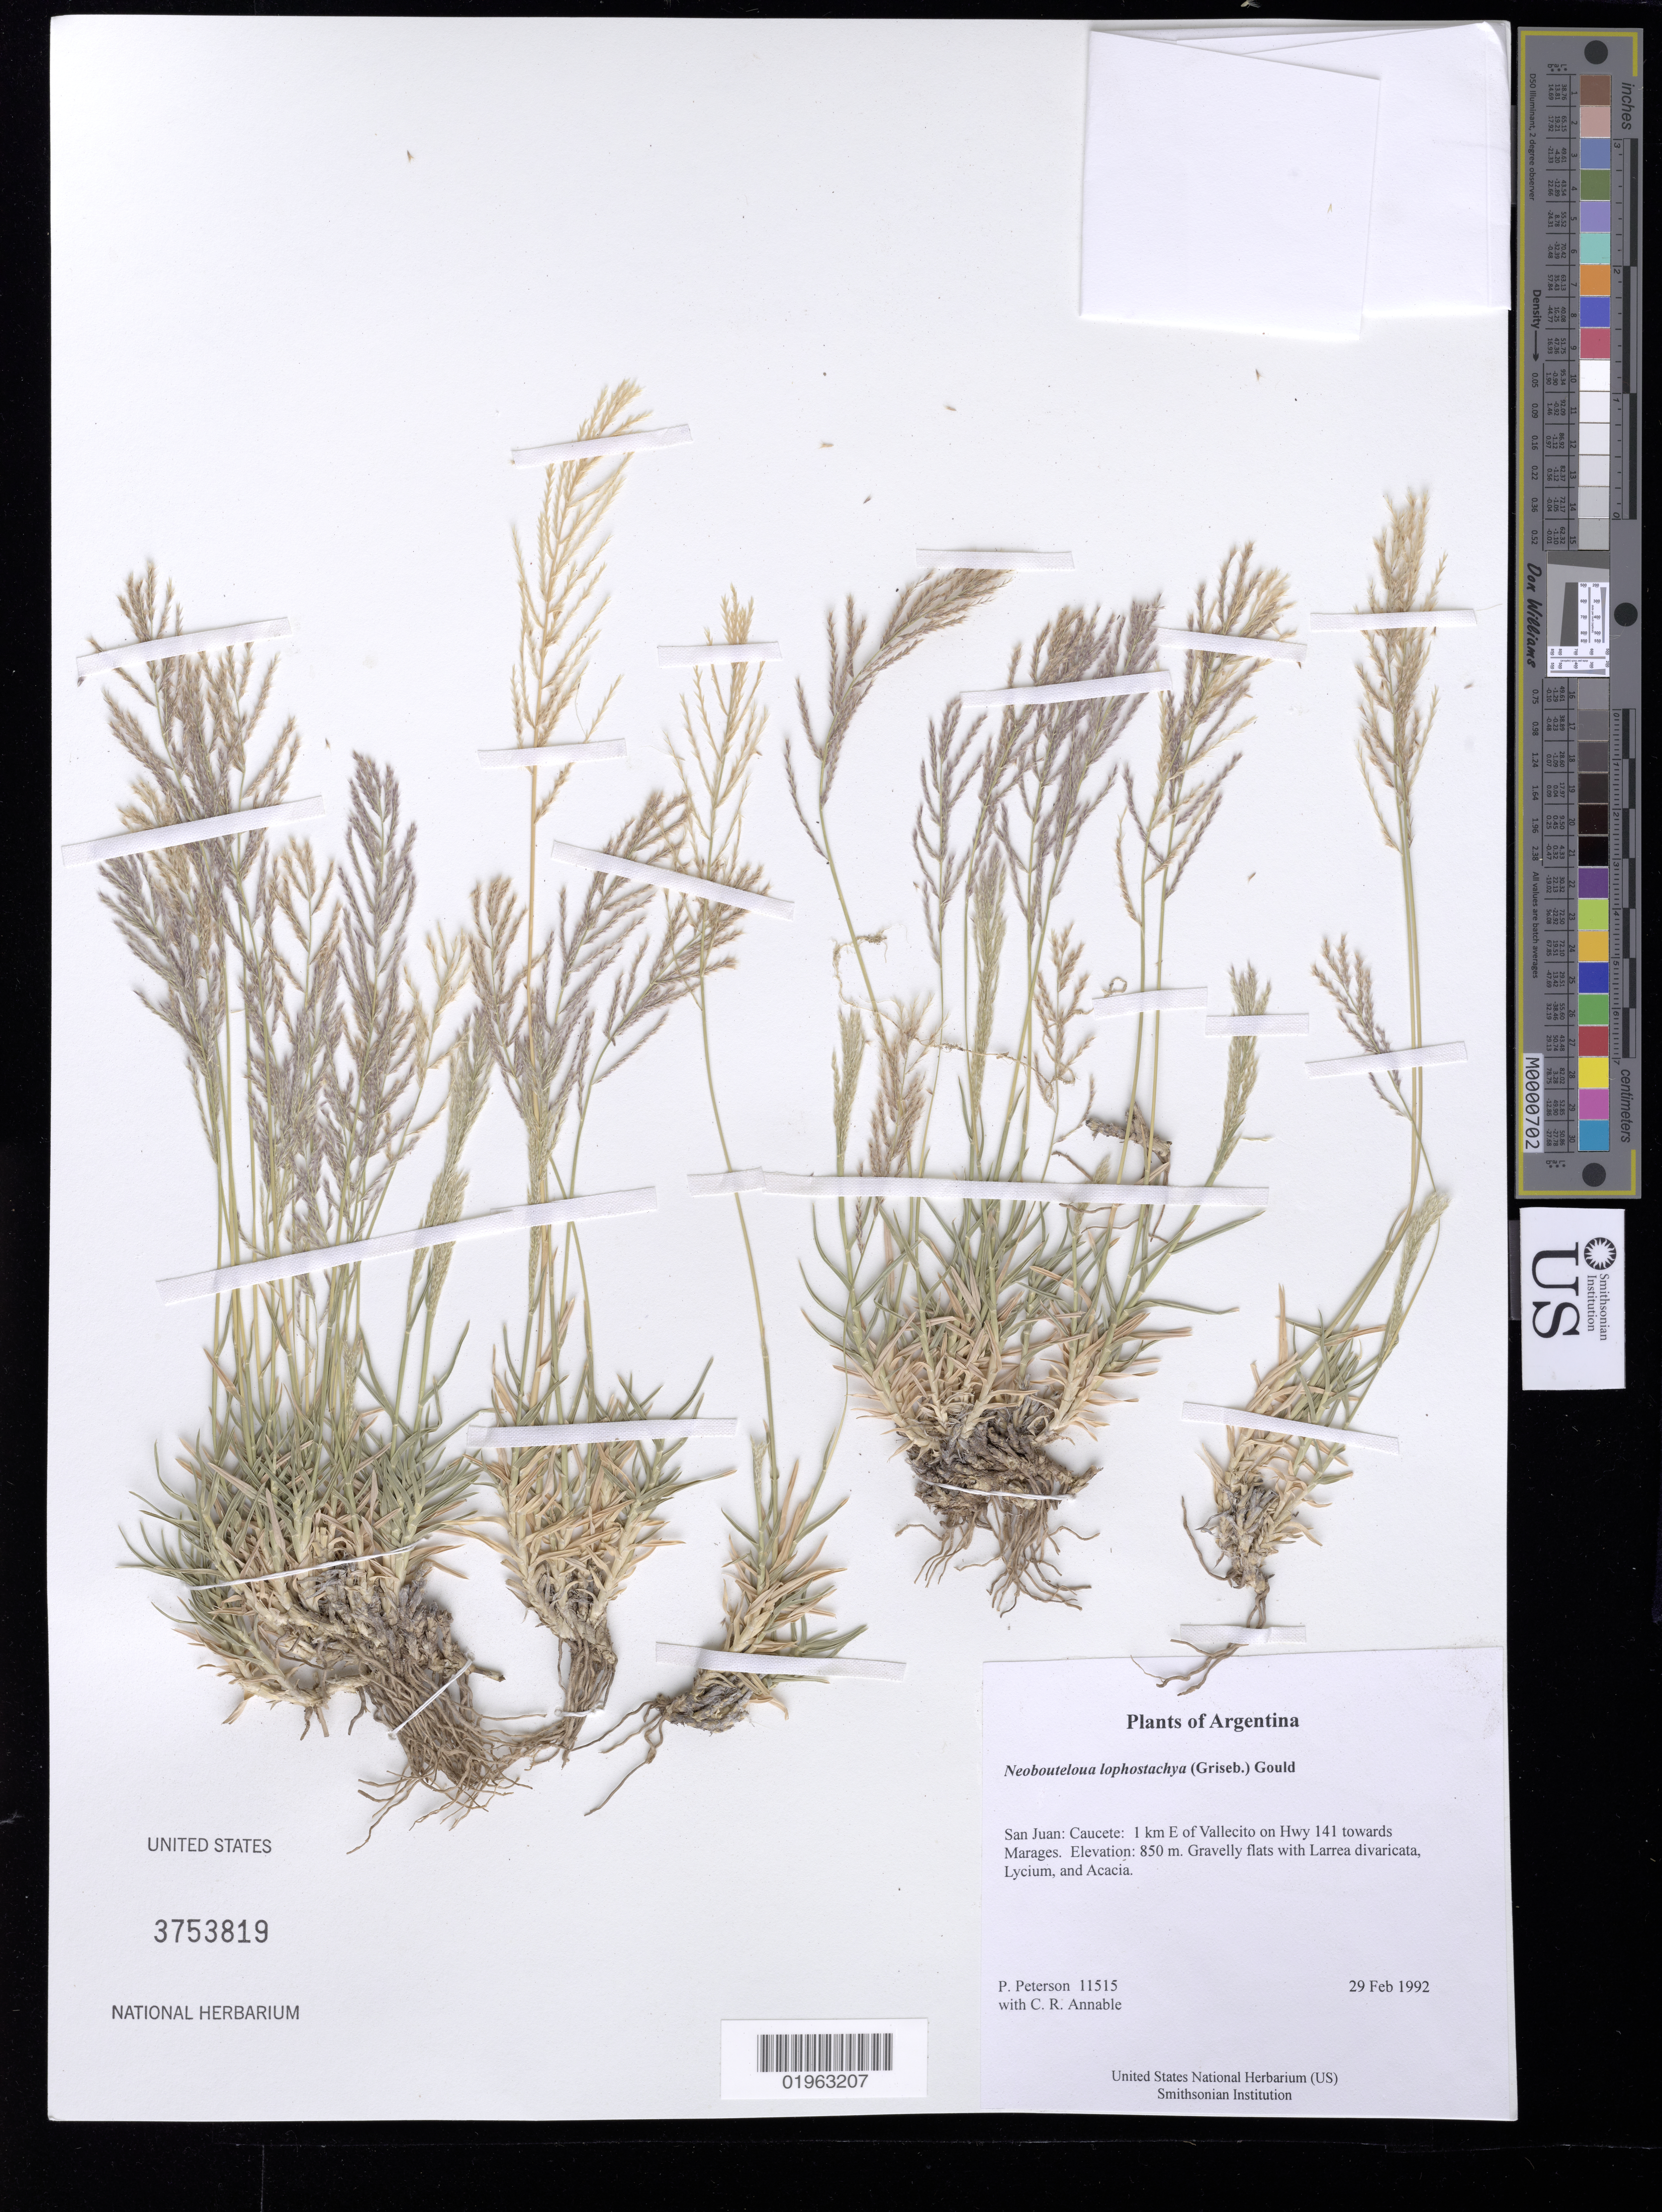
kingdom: Plantae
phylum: Tracheophyta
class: Liliopsida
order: Poales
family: Poaceae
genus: Neobouteloua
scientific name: Neobouteloua lophostachya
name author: (Griseb.) Gould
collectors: P. M. Peterson & C. R. Annable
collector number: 11515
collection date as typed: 29 Feb 1992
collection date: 1992-02-29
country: Argentina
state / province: San Juan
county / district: Caucete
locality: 1 km E of Vallecito on Hwy 141 towards Marages.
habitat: Gravelly flats with Larrea divaricata, Lycium, and Acacia.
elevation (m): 850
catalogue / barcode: US 3753819